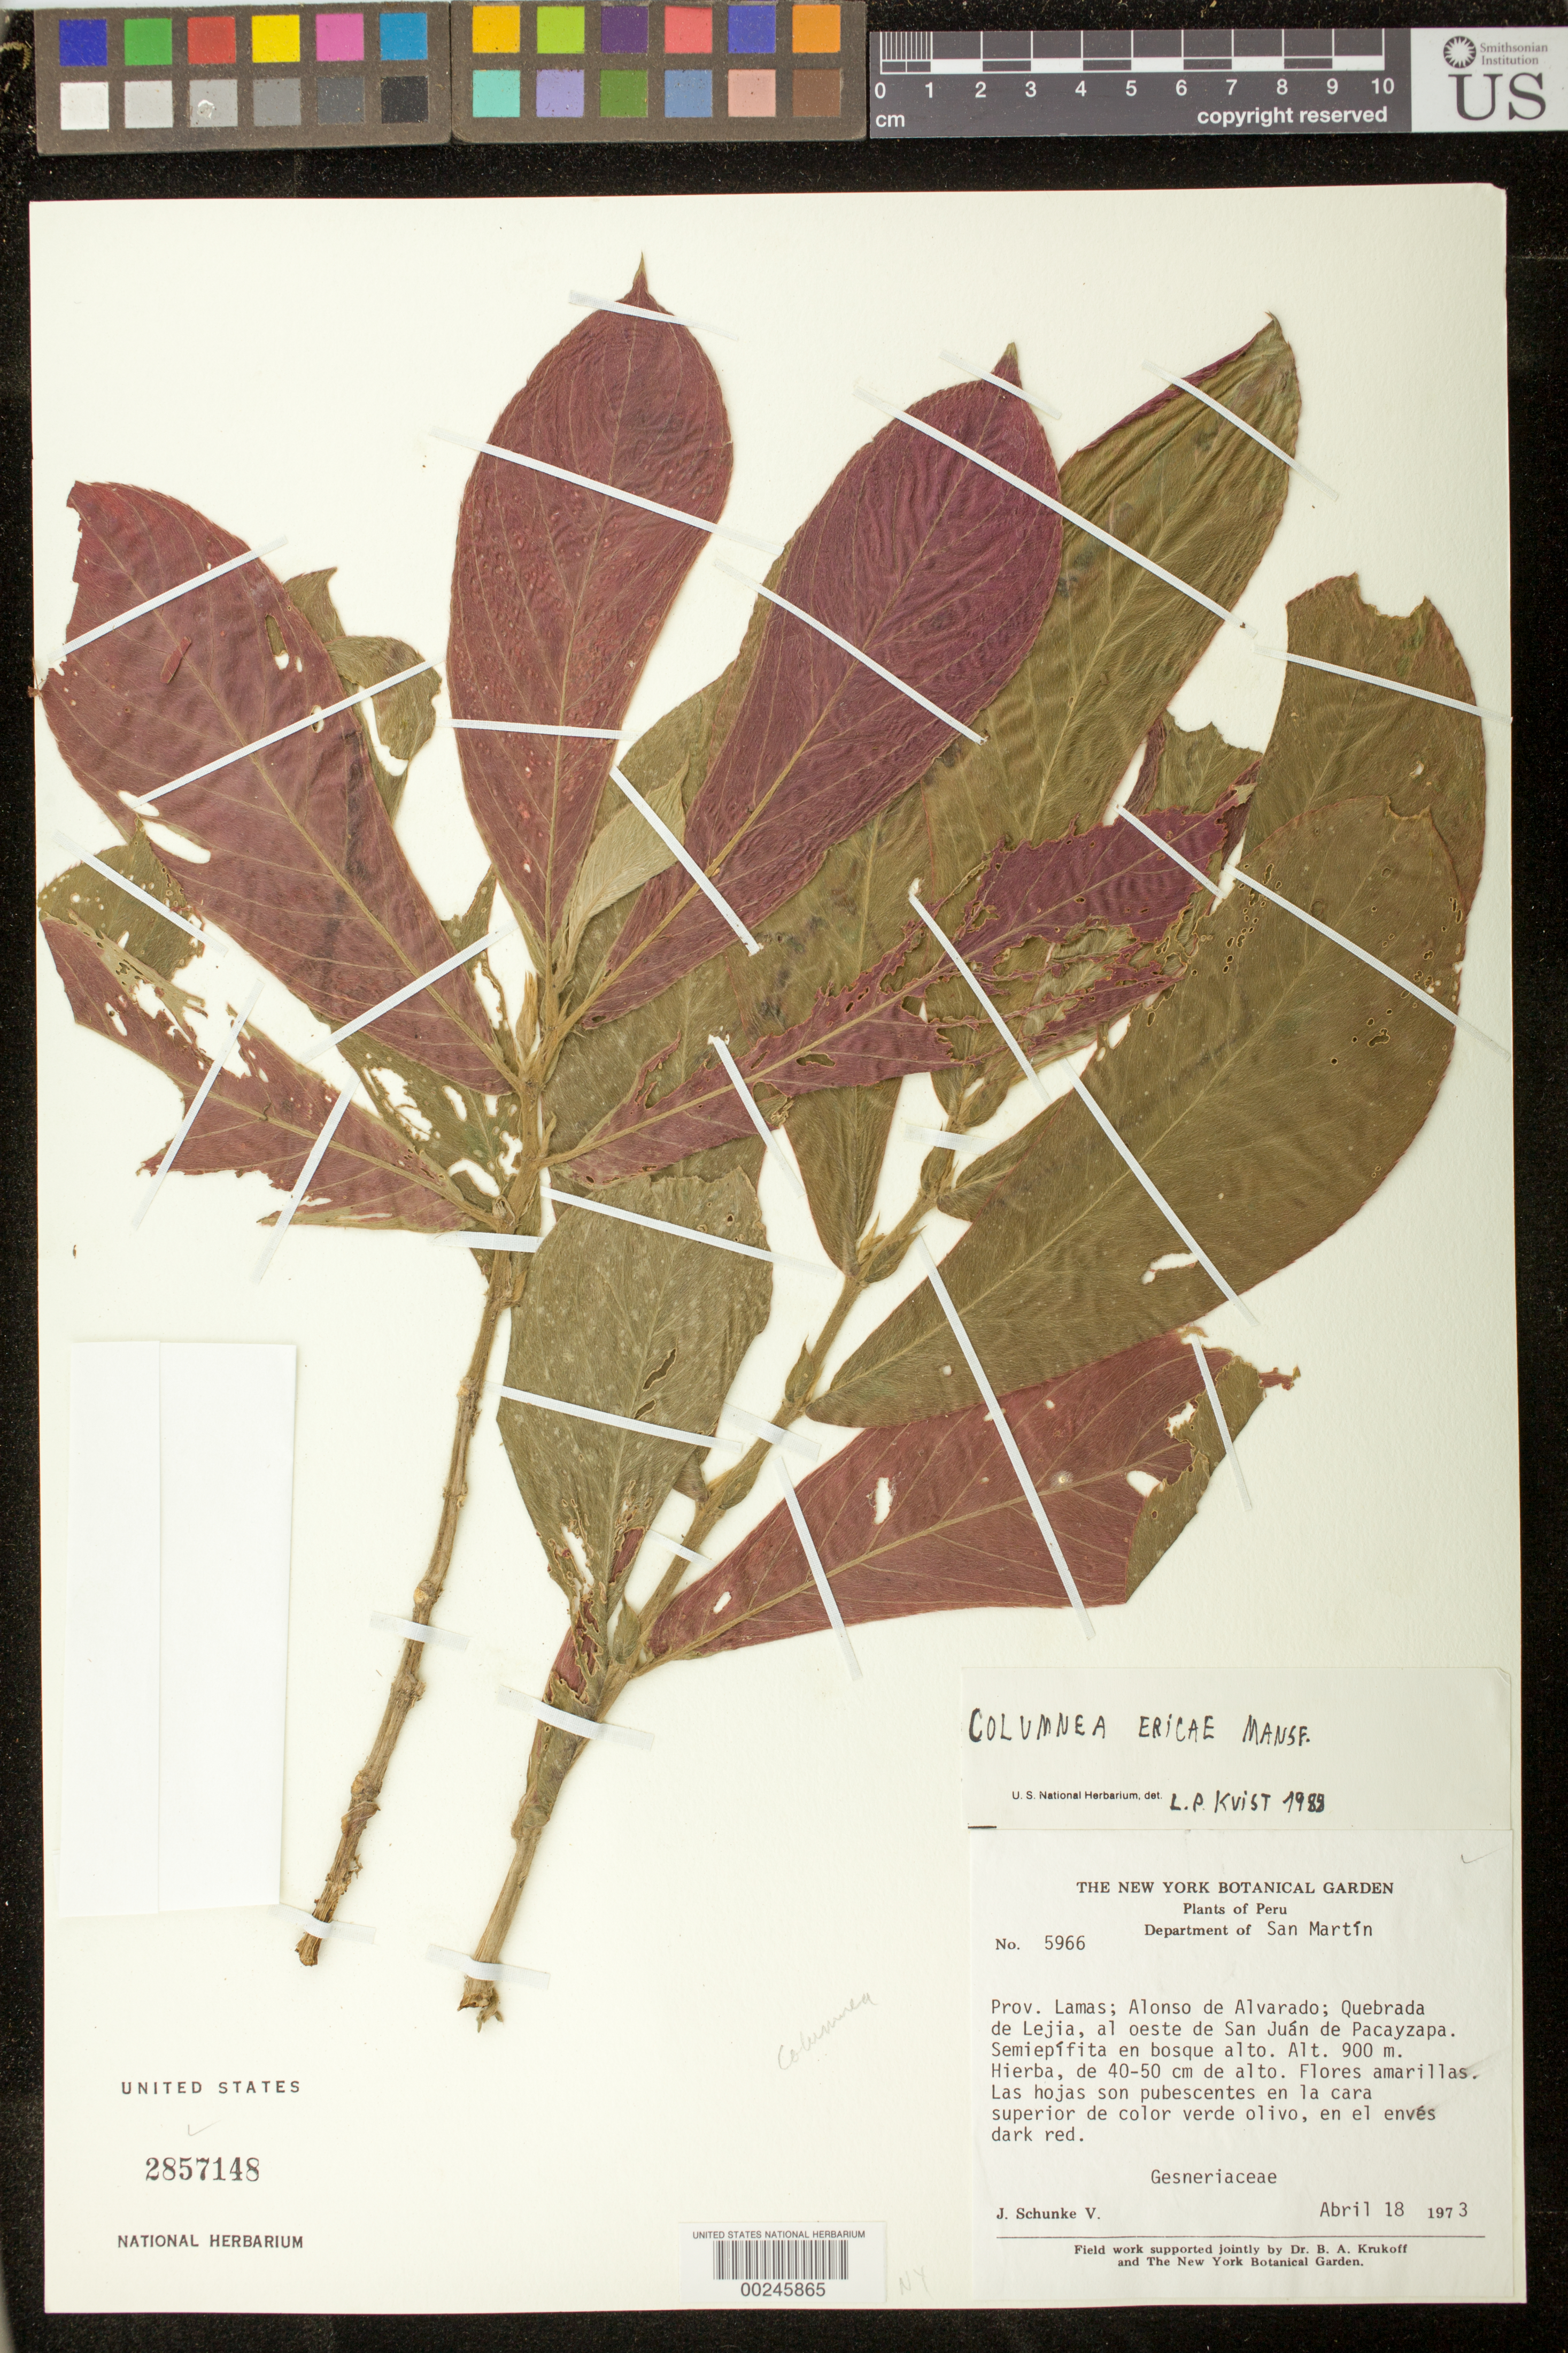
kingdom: Plantae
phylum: Tracheophyta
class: Magnoliopsida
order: Lamiales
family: Gesneriaceae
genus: Columnea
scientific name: Columnea ericae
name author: Mansf.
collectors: J. Schunke Vigo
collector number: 5966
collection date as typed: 18 Apr 1973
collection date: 1973-04-18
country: Peru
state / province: San Martín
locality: Prov. Lamas; Alsonso de Alvarado, Quebrada de Lejia, W of San Juan de Pacayzapa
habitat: Semiepiphyte in tall forest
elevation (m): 900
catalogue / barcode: US 2857148